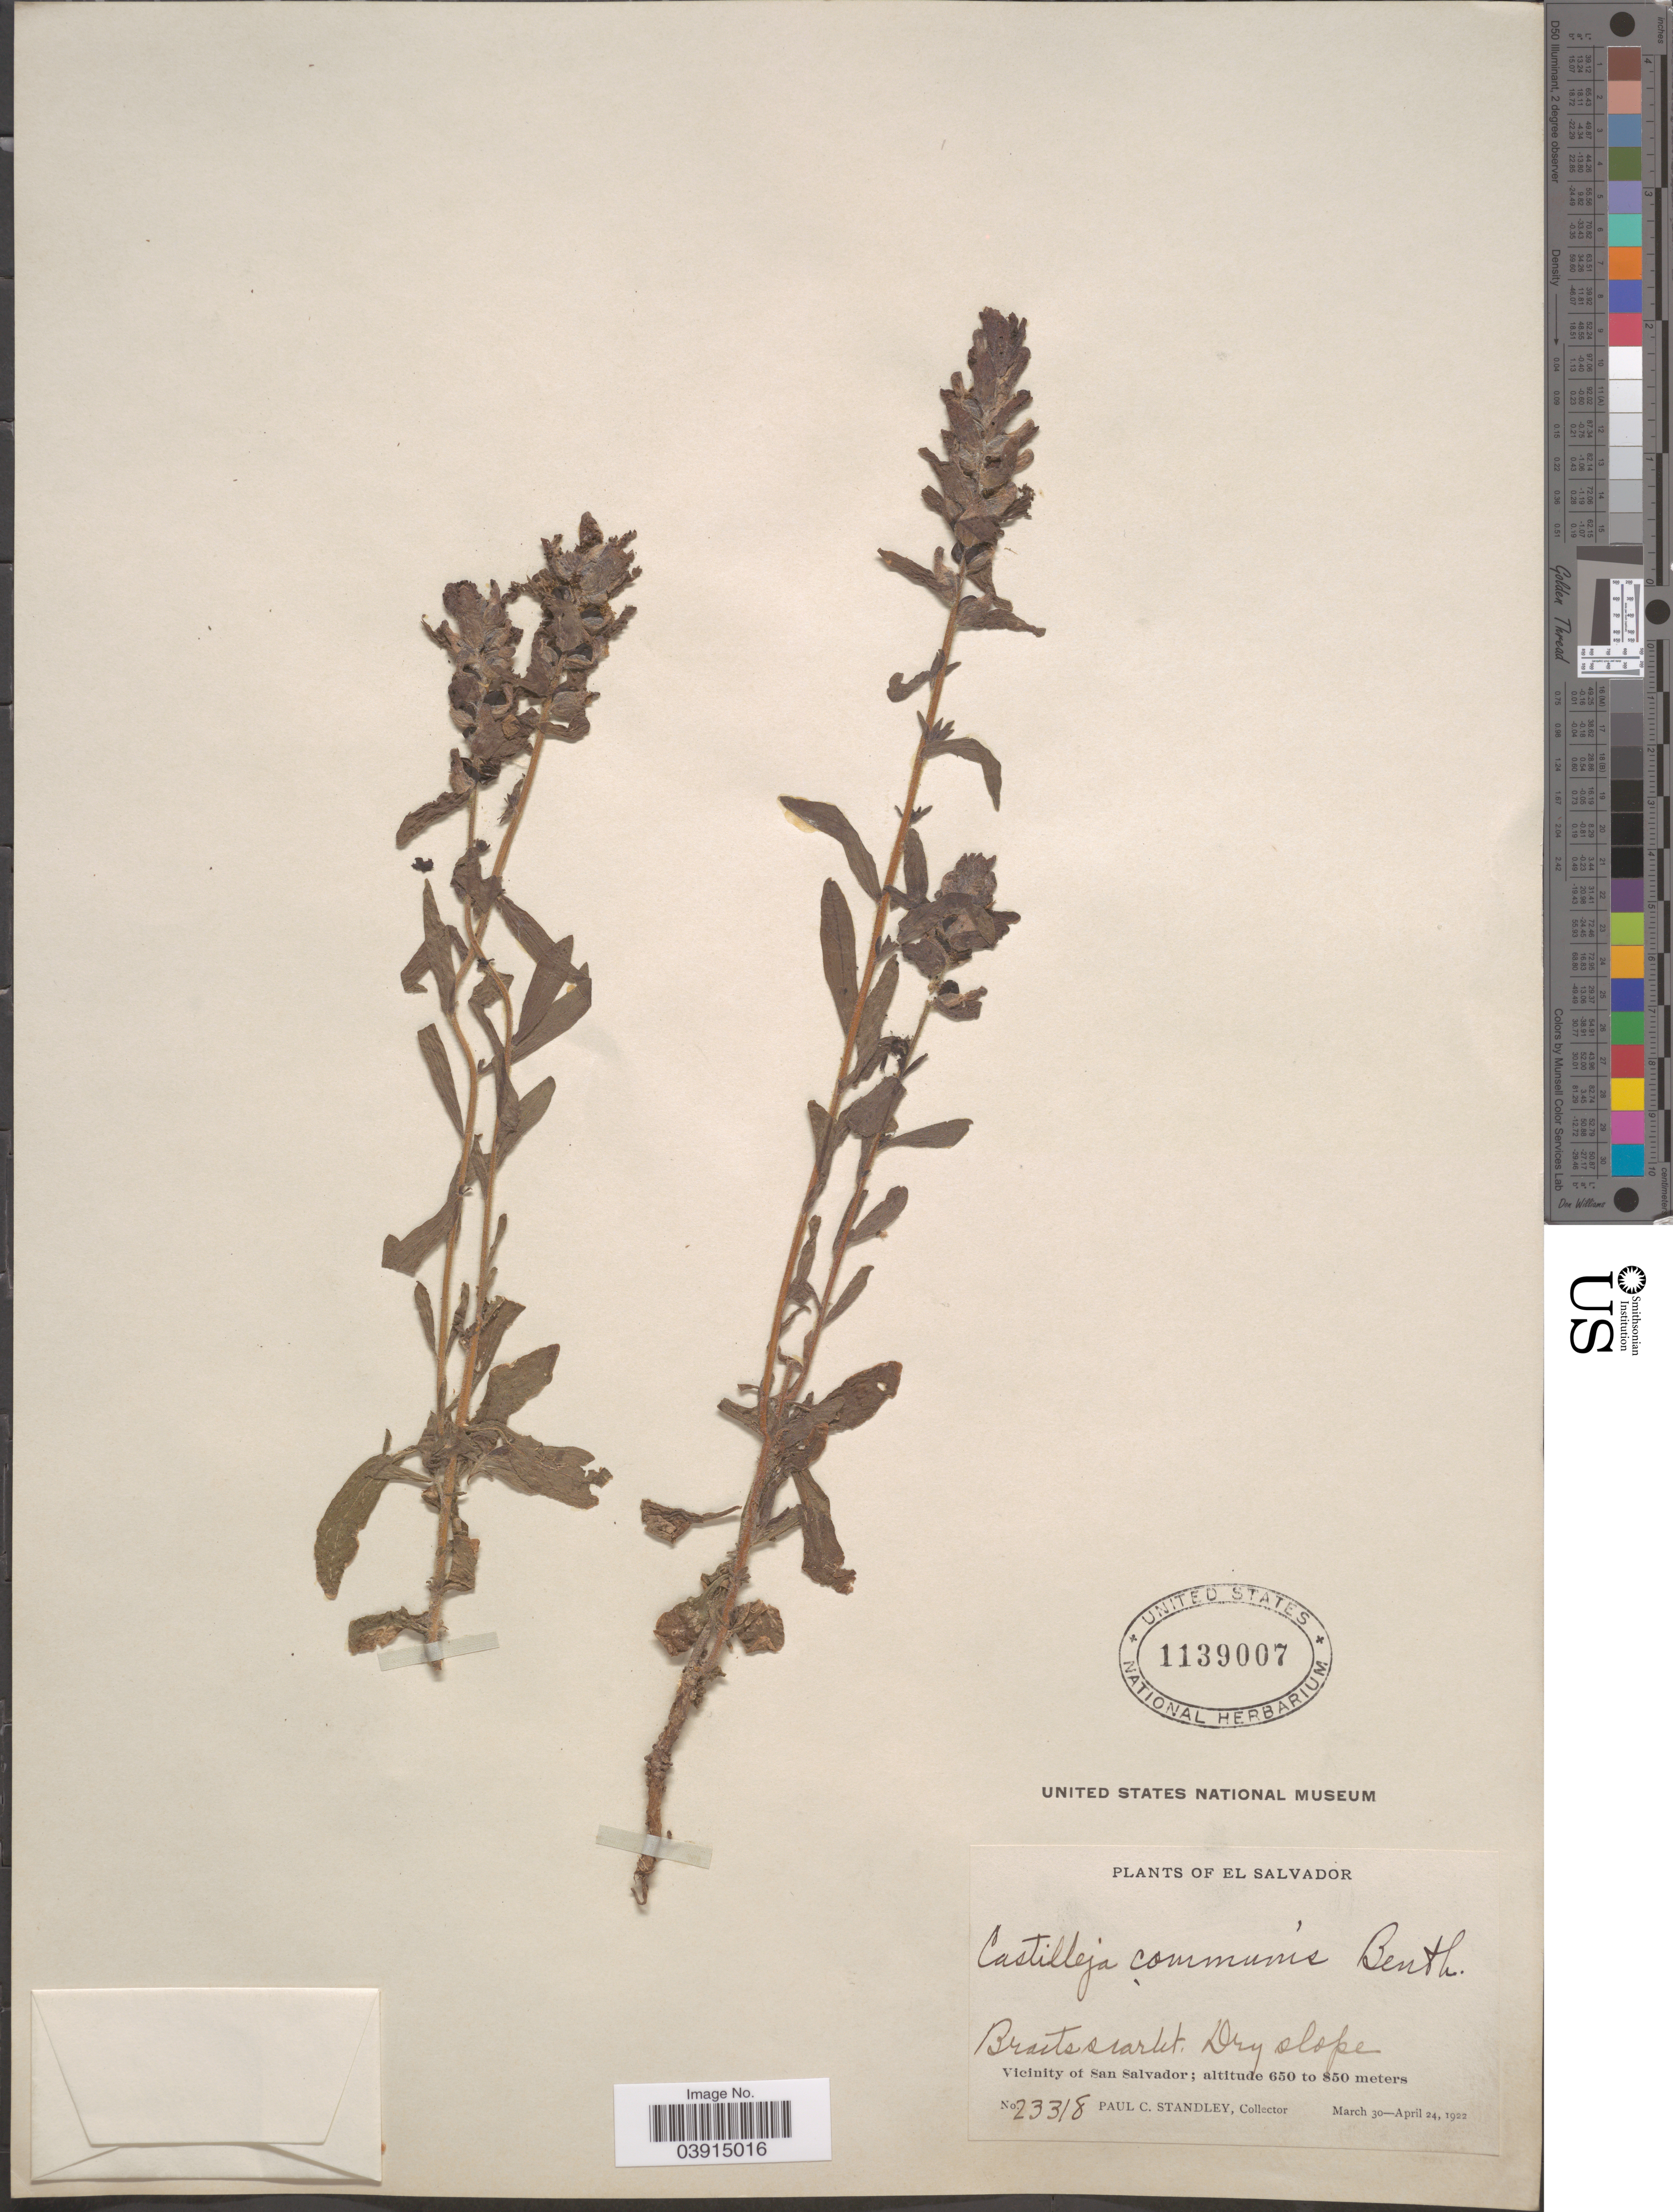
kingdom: Plantae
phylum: Tracheophyta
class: Magnoliopsida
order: Lamiales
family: Orobanchaceae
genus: Castilleja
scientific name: Castilleja arvensis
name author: Schltdl. & Cham.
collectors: P. C. Standley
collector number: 23318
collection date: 1922-03-30/1922-04-24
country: El Salvador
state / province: San Salvador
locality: Vicinity of San Salvador.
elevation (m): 650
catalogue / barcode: US 1139007